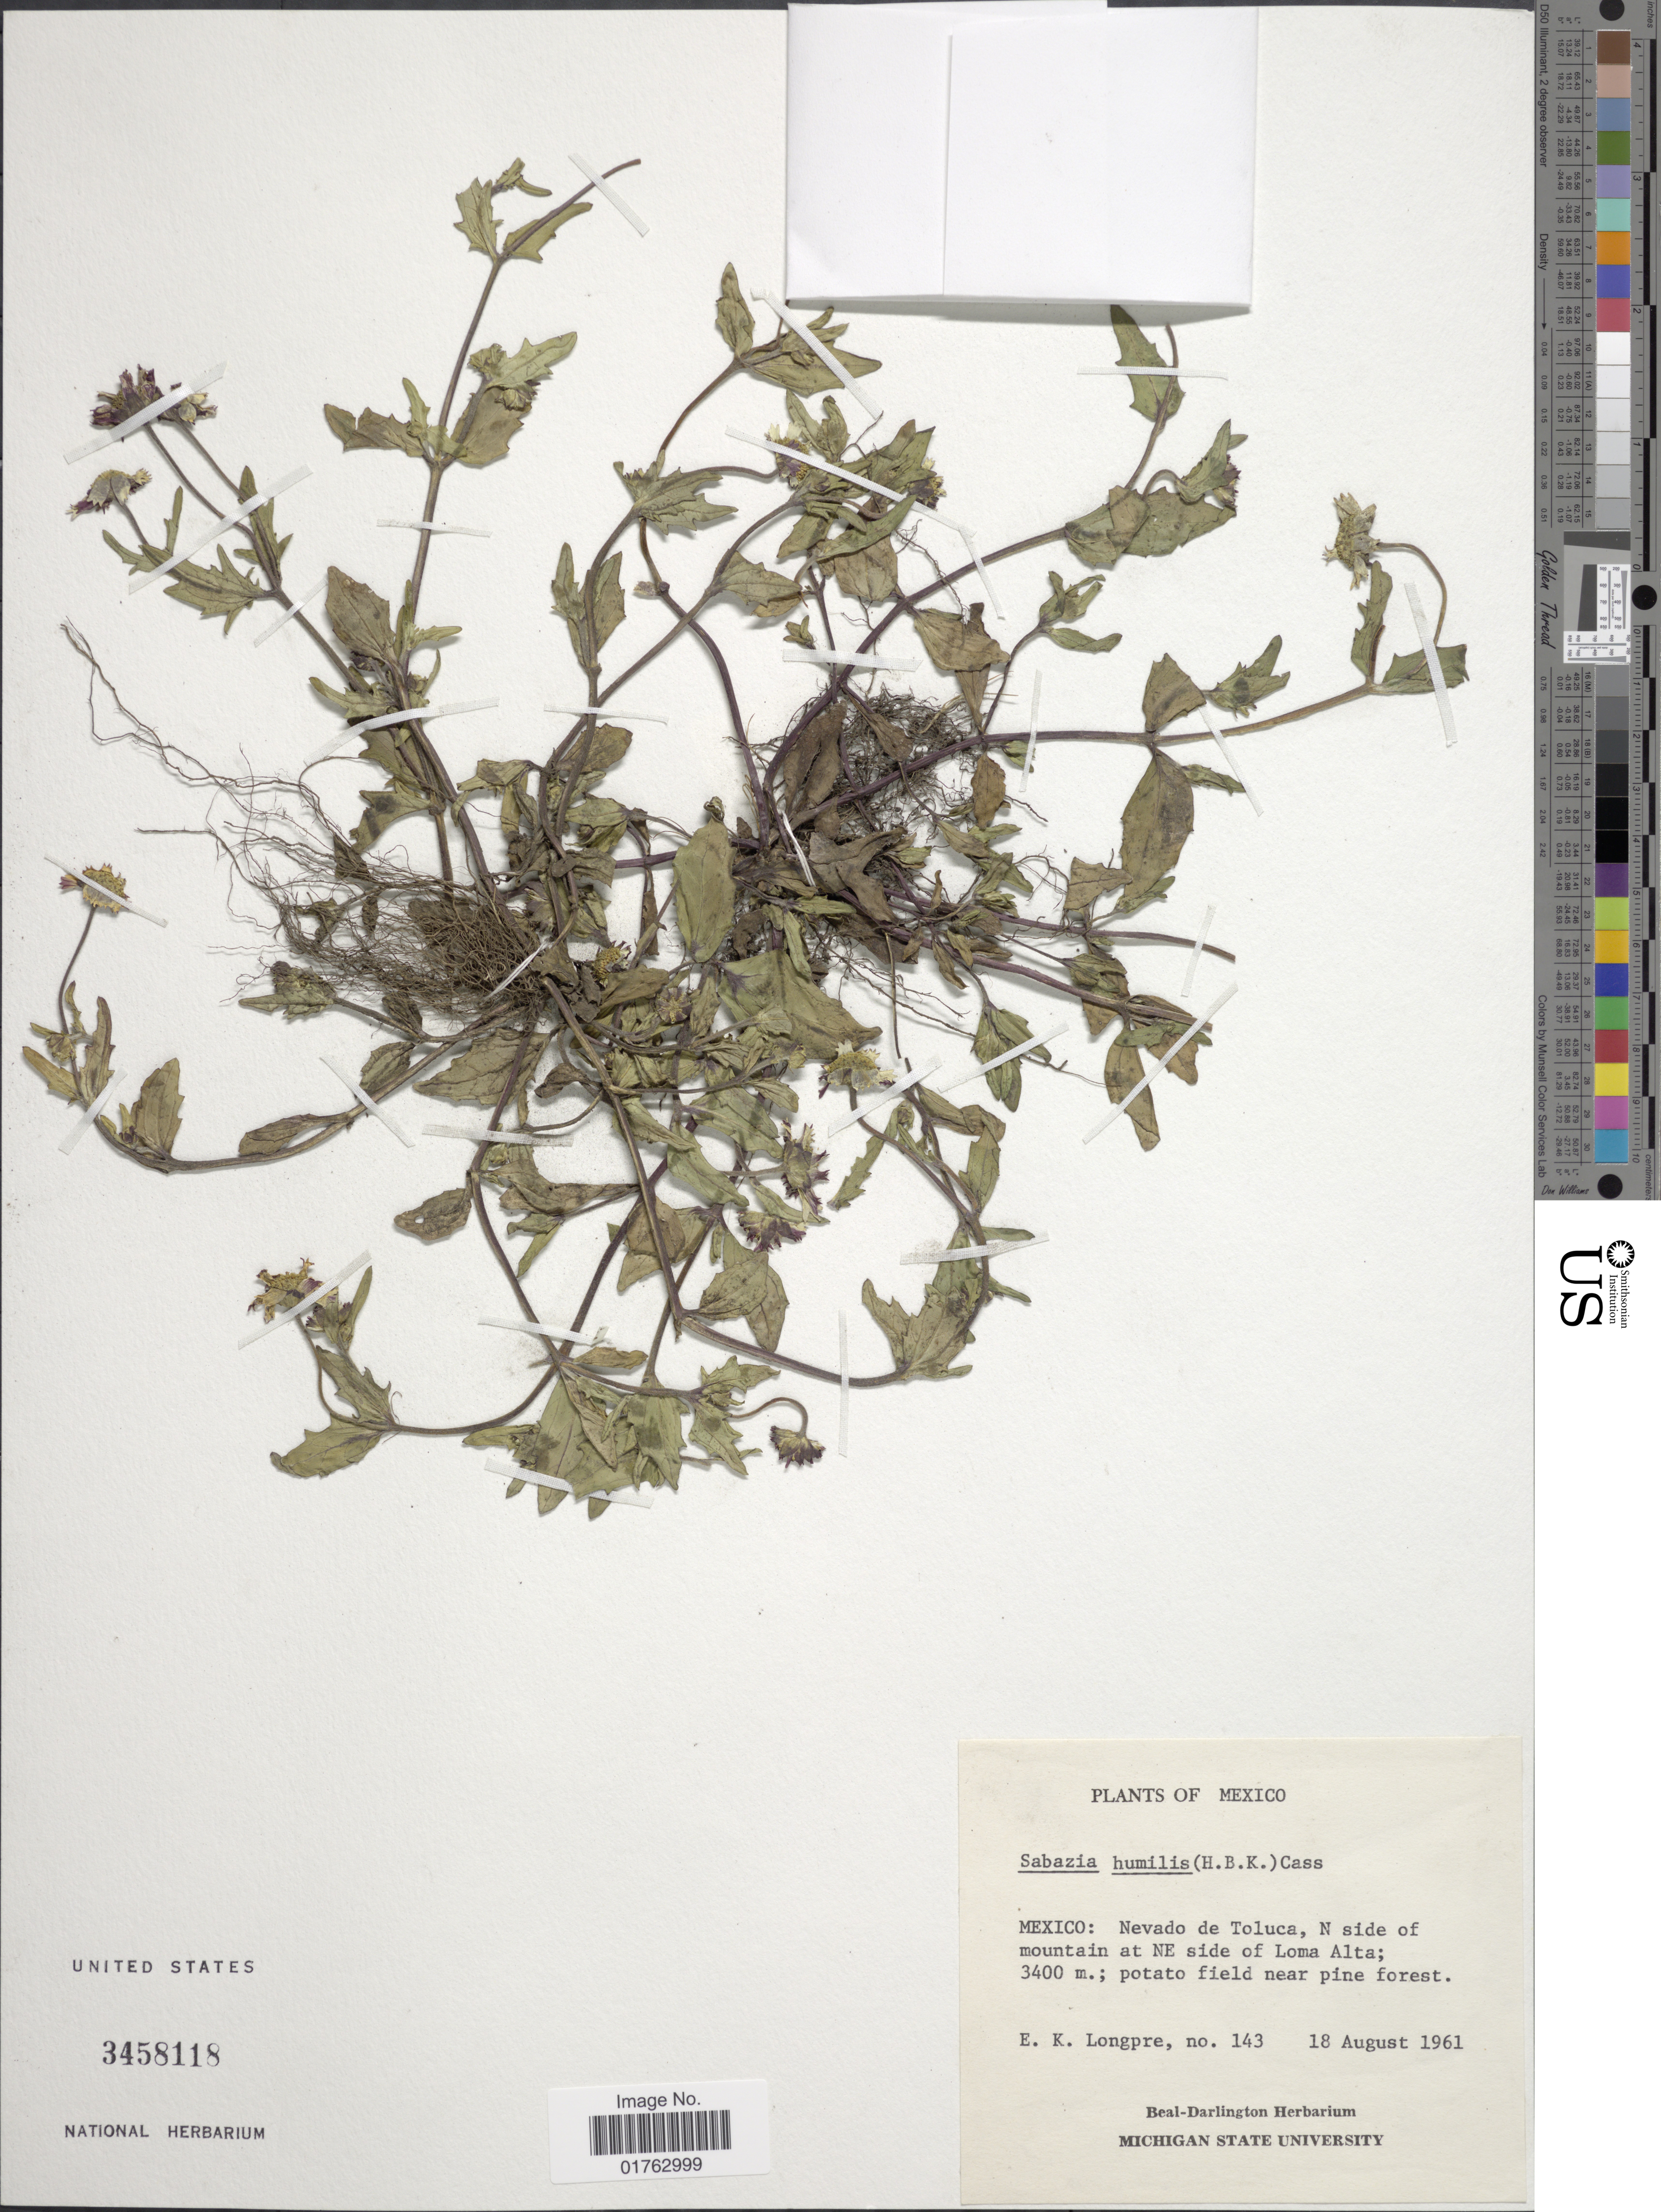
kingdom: Plantae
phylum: Tracheophyta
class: Magnoliopsida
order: Asterales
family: Asteraceae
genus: Sabazia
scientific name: Sabazia humilis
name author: (Kunth) Cass.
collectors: E. Longpre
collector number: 143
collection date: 1961-08-18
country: Mexico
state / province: México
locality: Nevado de Toluca: north side of mtn. at northeast side of Loma Alta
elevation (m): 3400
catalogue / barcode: US 3458118